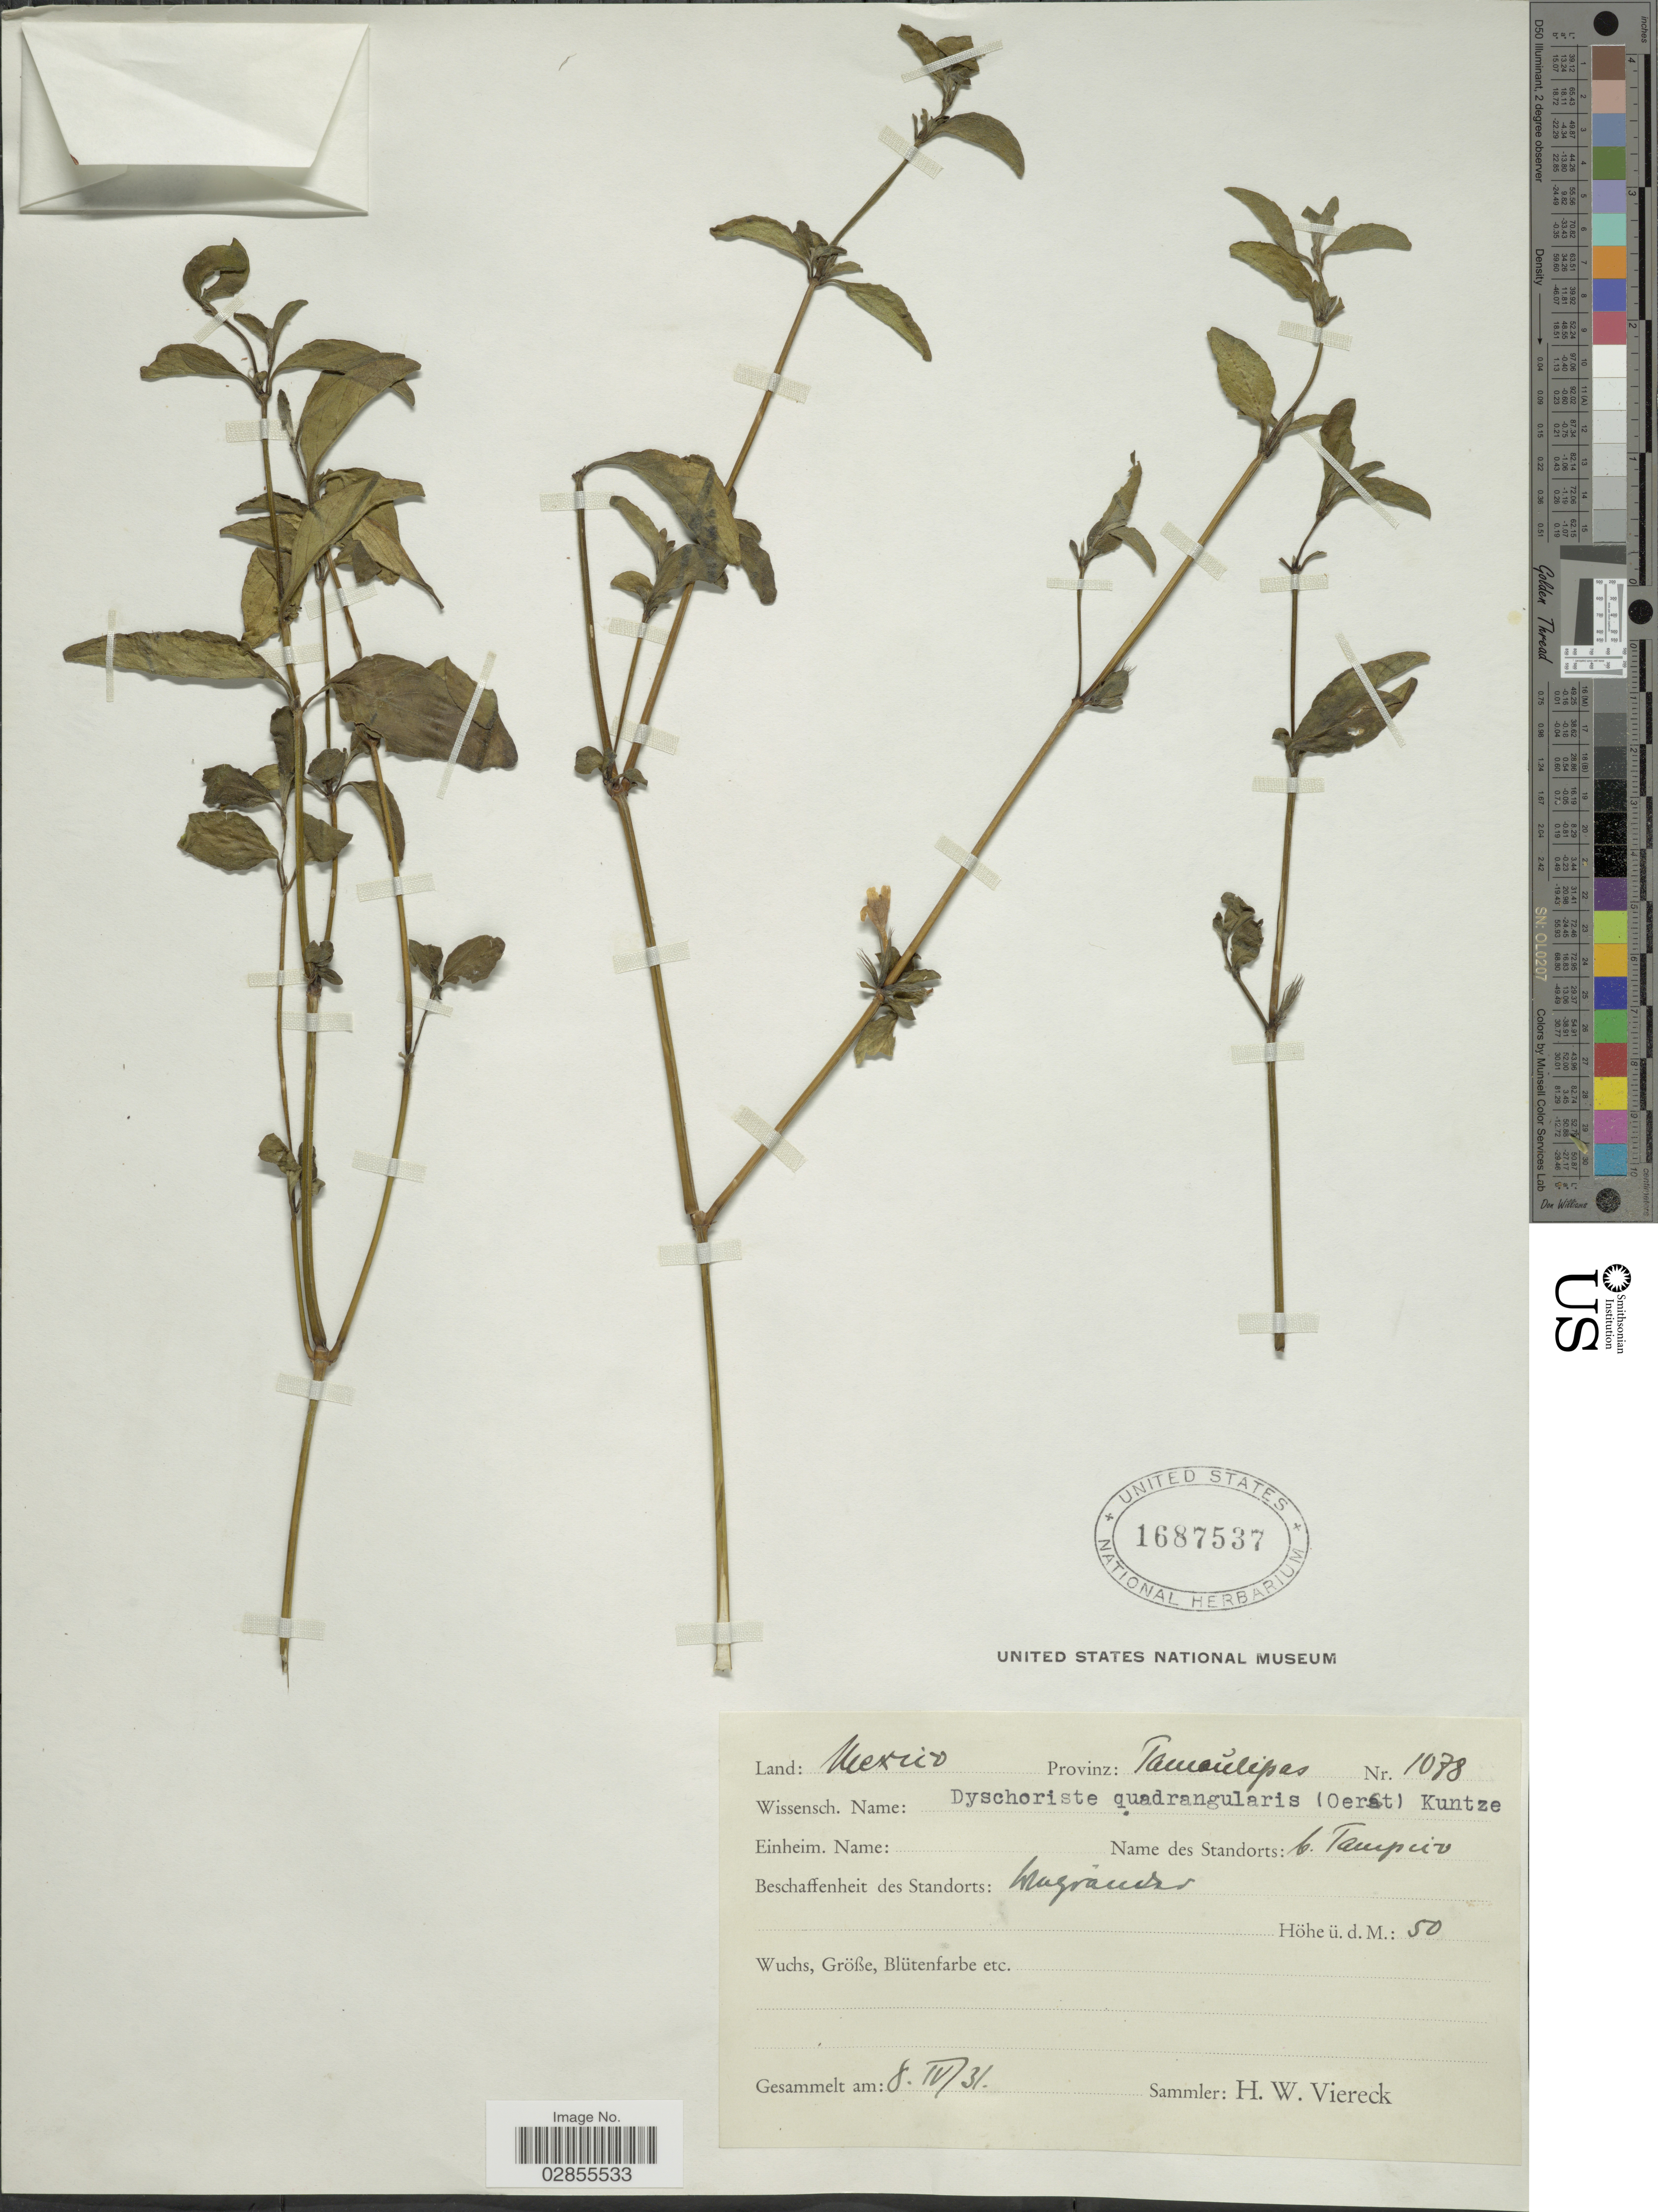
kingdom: Plantae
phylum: Tracheophyta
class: Magnoliopsida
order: Lamiales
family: Acanthaceae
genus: Dyschoriste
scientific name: Dyschoriste quadrangularis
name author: (Oerst.) Kuntze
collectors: H. W. Viereck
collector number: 1078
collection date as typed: Transcribed d/m/y: 8/4/31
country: Mexico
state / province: Tamaulipas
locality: B. Tampico.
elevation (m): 50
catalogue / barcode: US 1687537